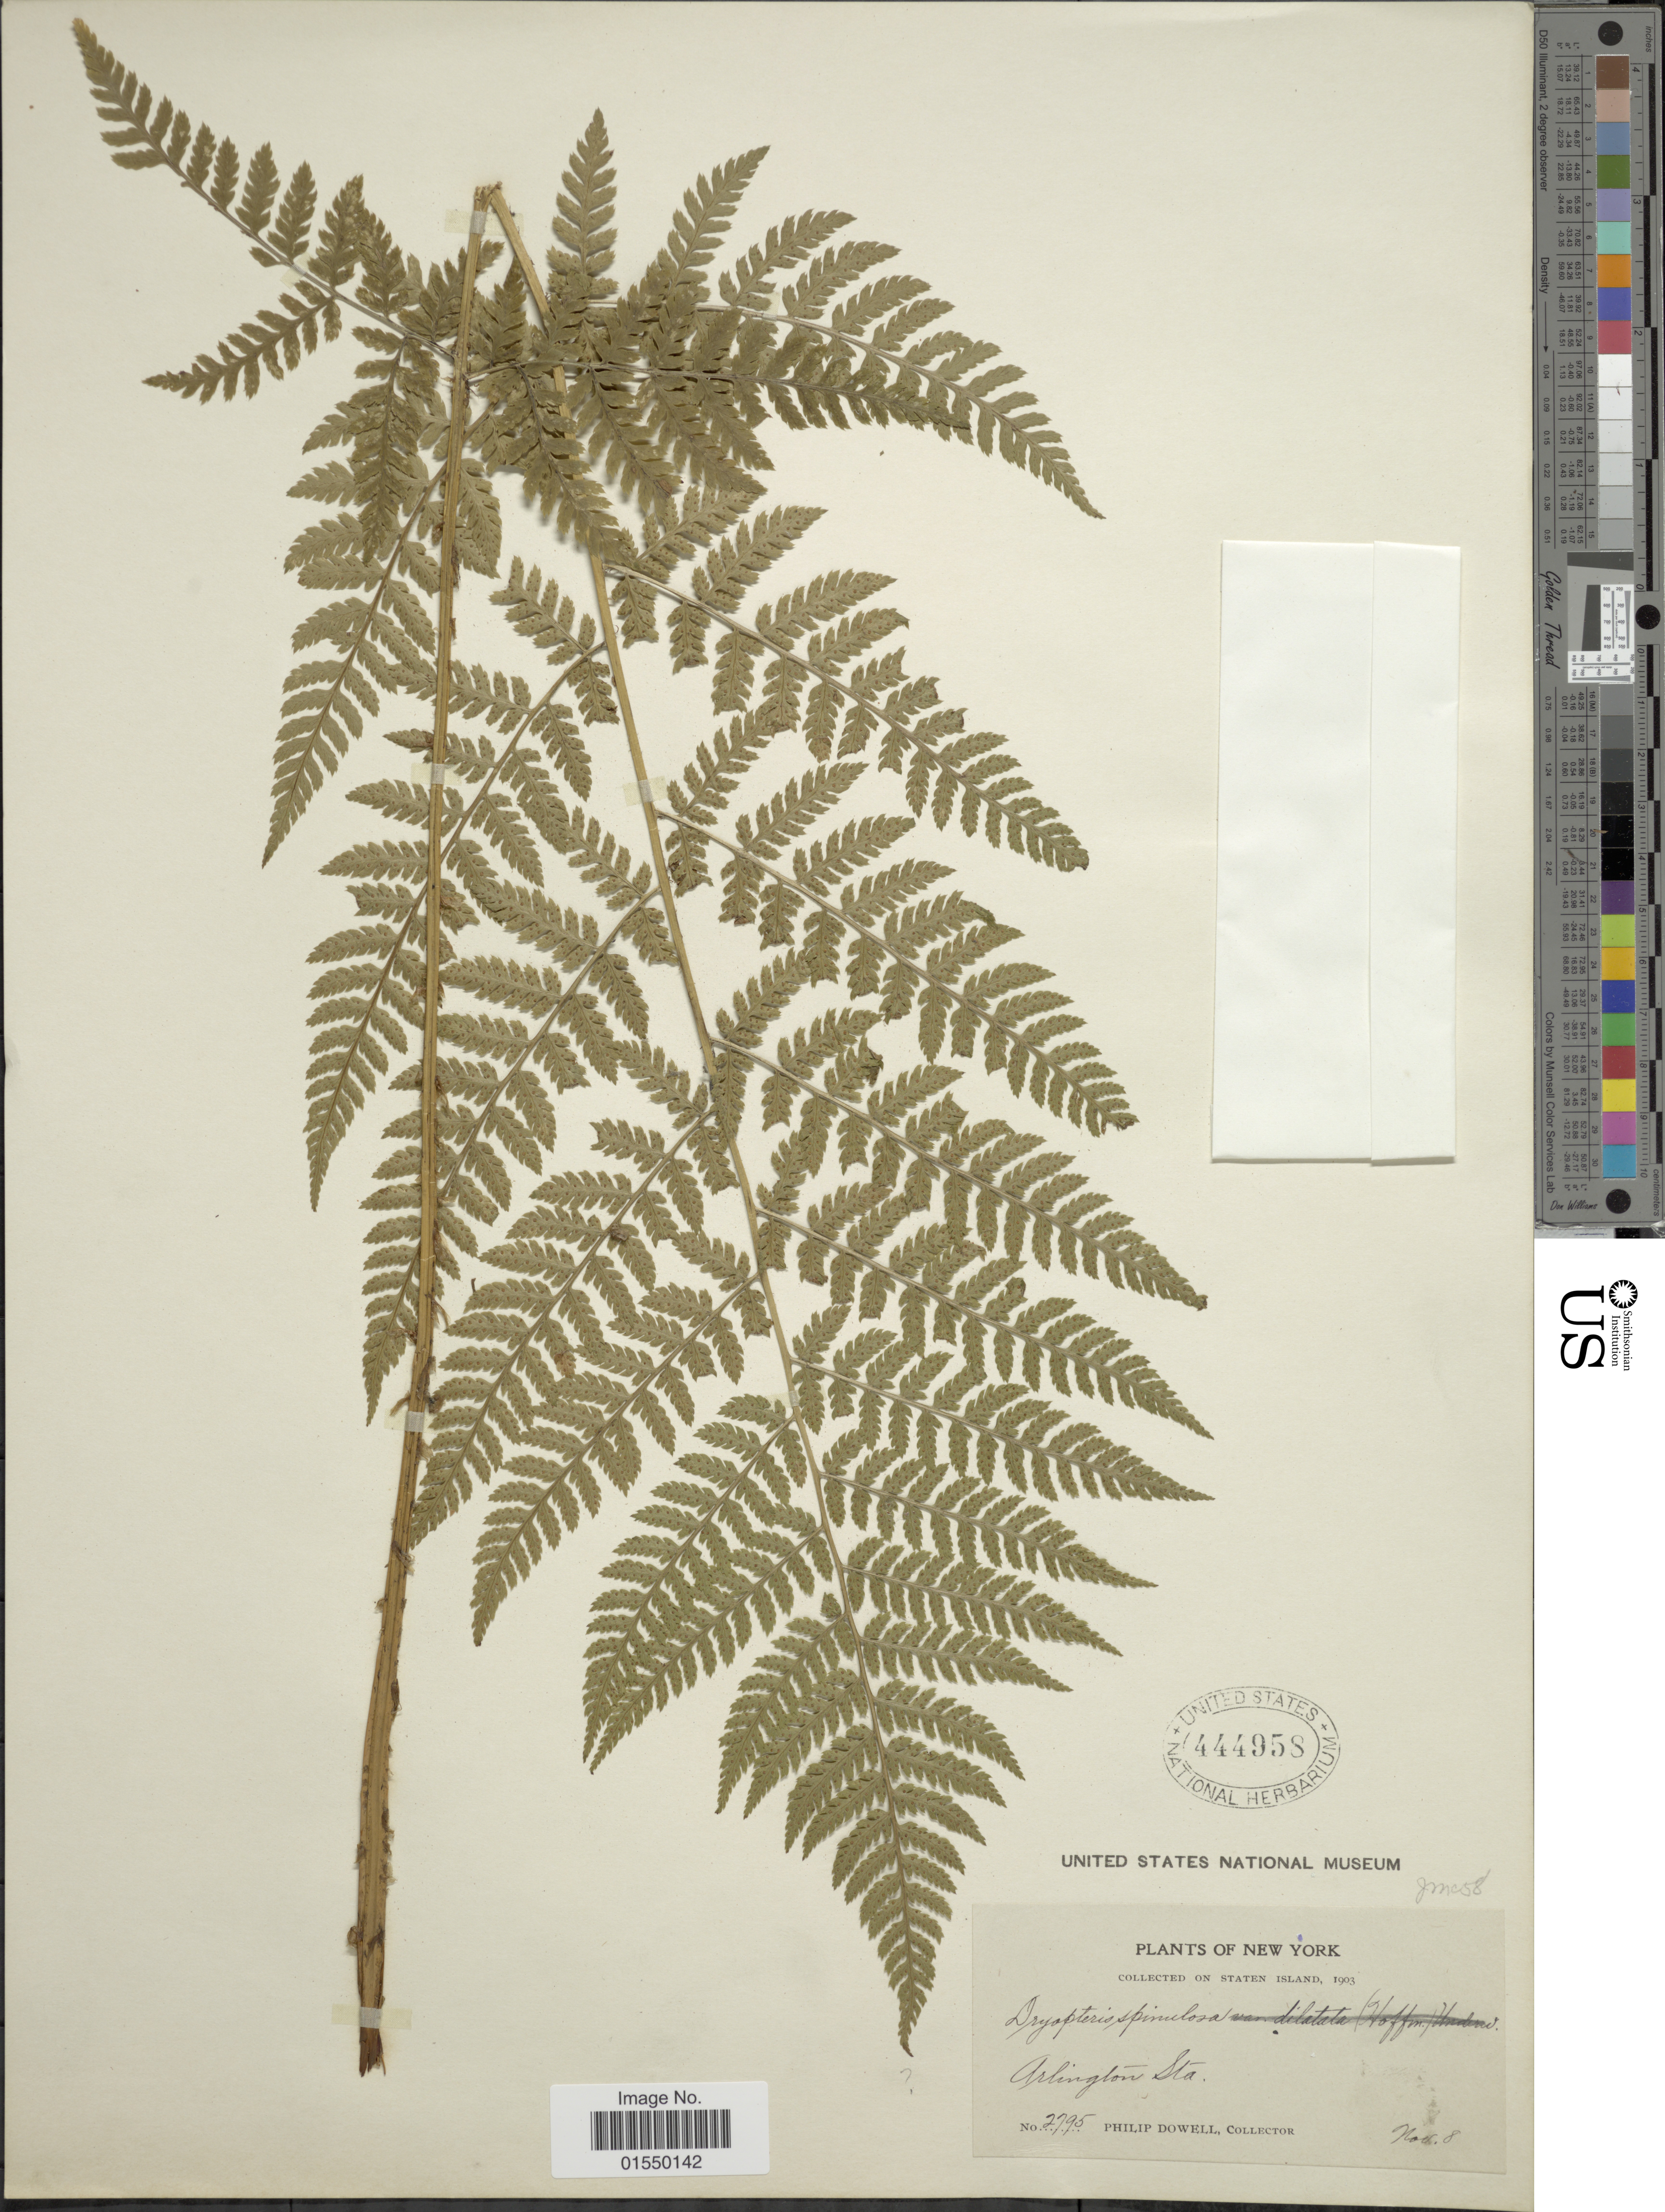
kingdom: Plantae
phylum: Tracheophyta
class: Polypodiopsida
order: Polypodiales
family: Dryopteridaceae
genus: Dryopteris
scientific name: Dryopteris carthusiana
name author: (Villars) H.P. Fuchs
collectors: P. Dowell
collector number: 2795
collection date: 1903-11-08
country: United States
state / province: New York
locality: Staten Island, Arlington Sta.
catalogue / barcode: US 444958